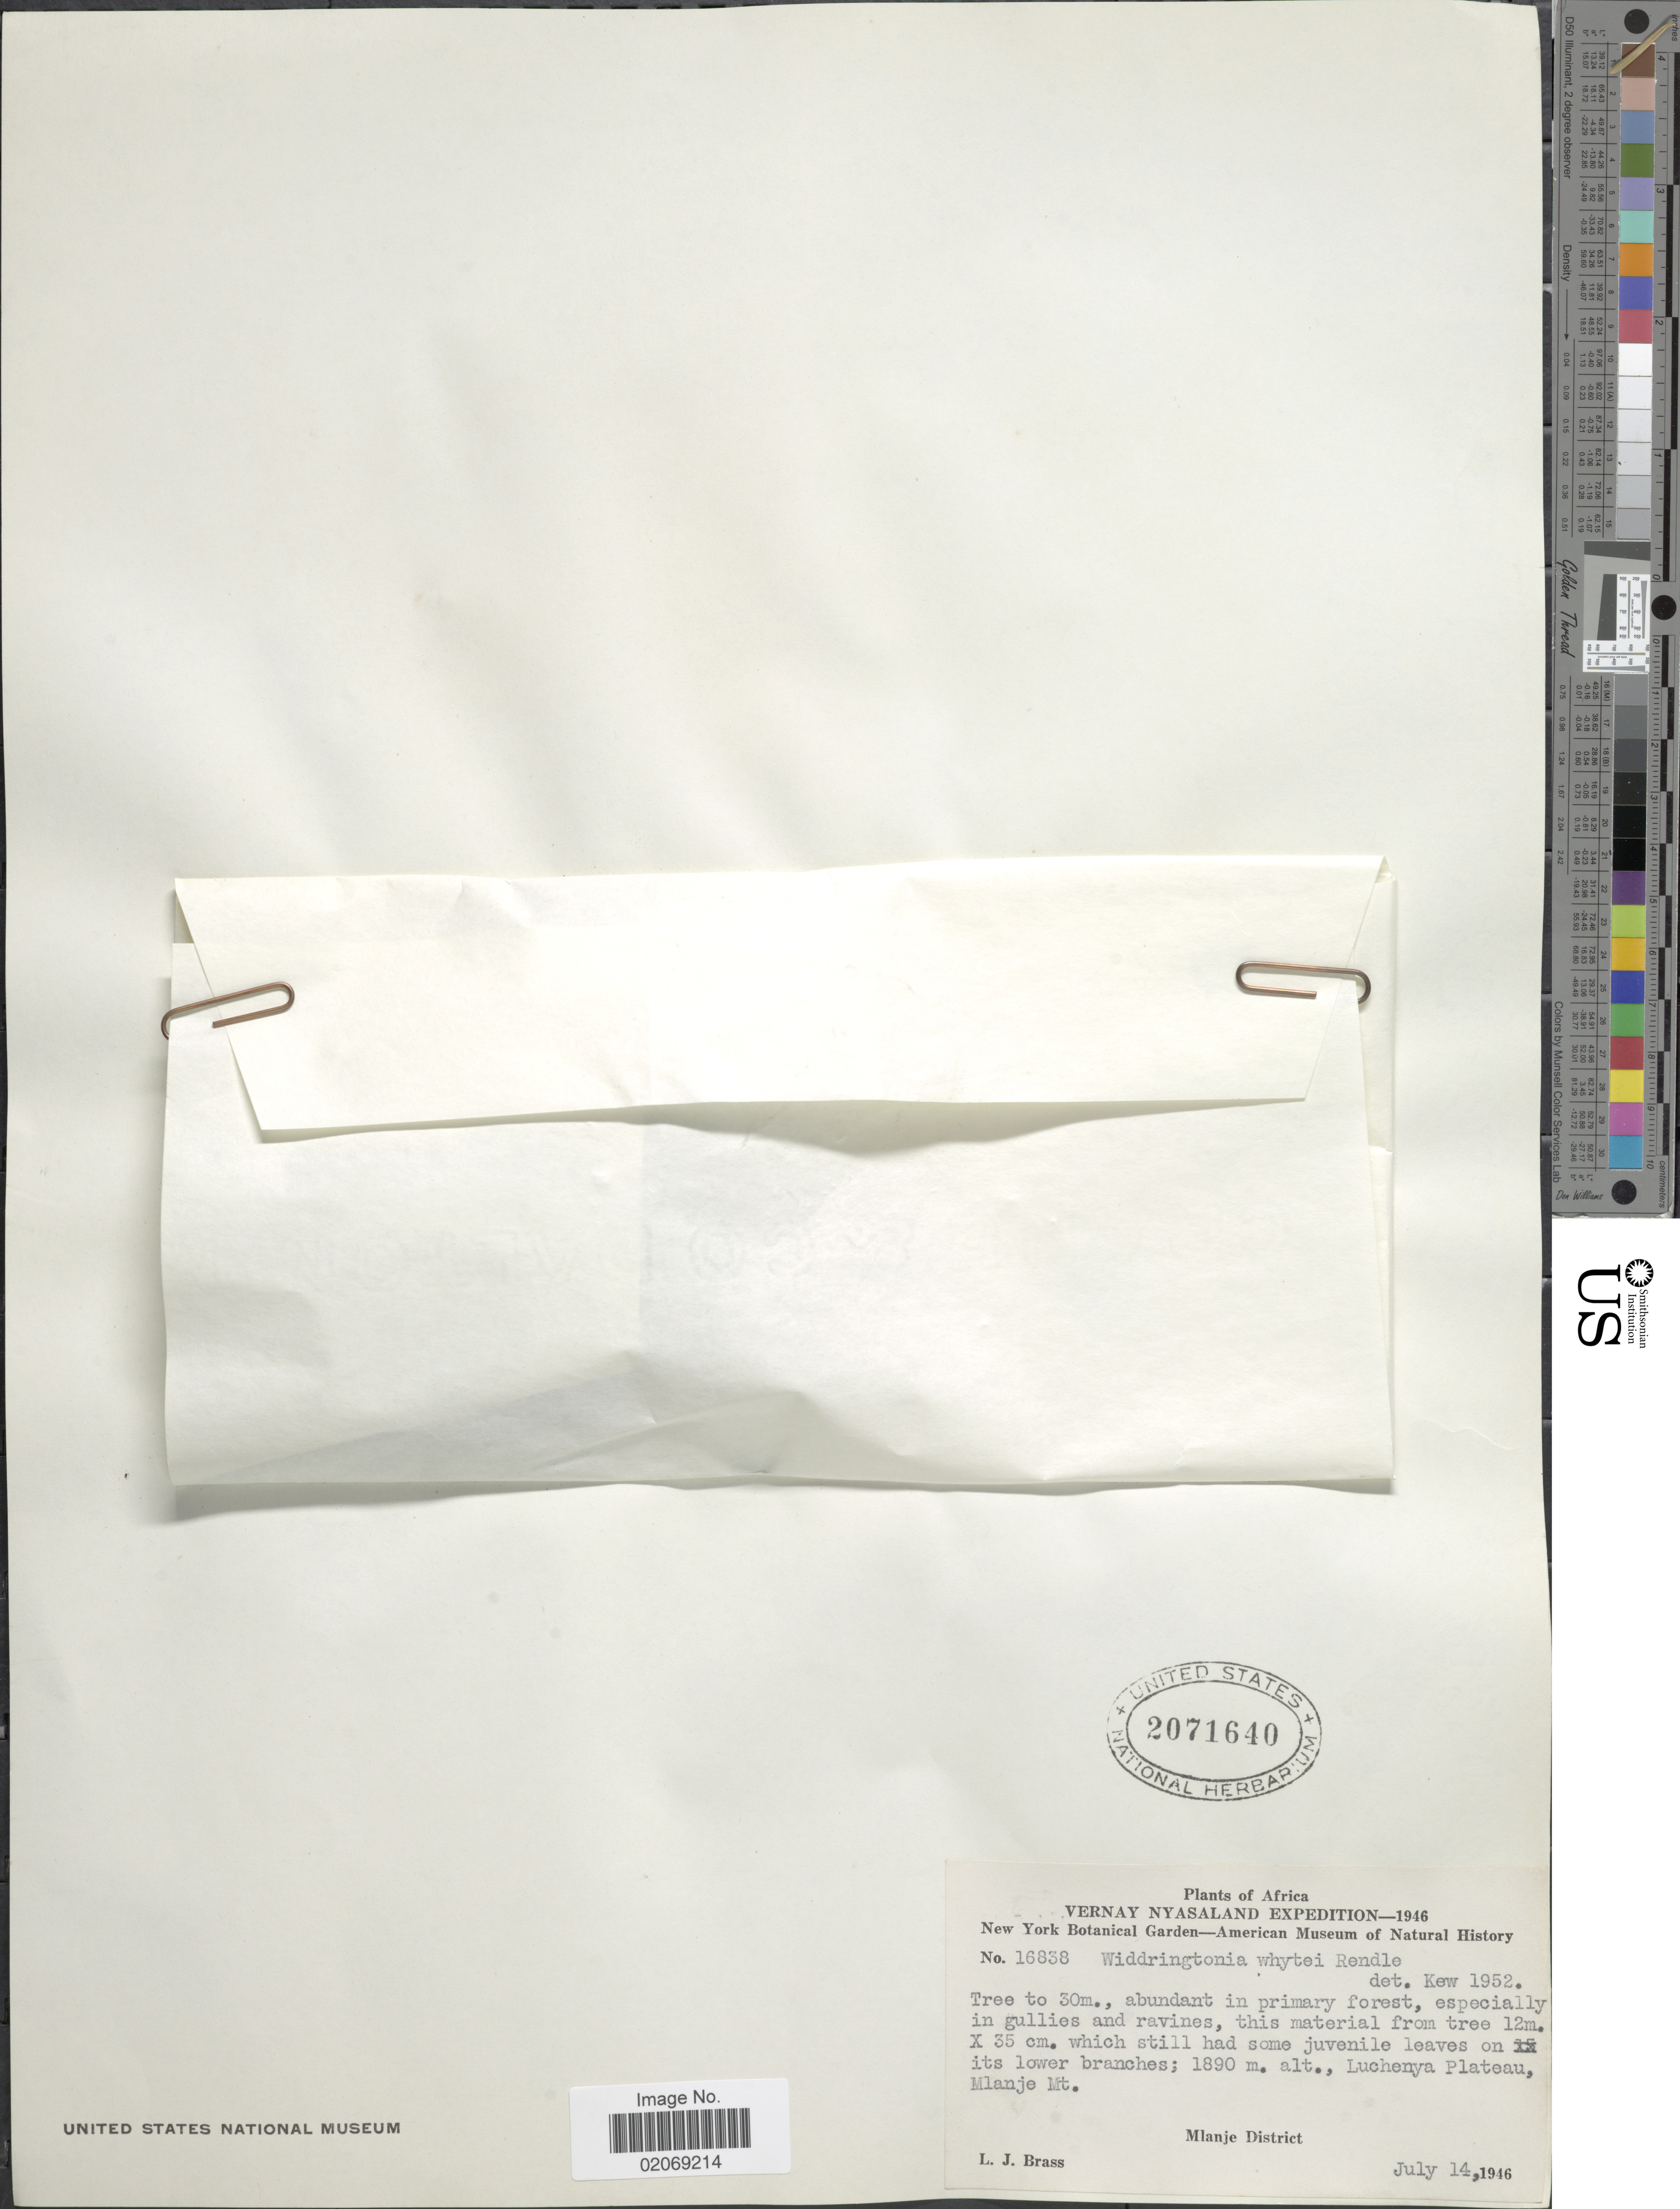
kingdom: Plantae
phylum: Tracheophyta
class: Pinopsida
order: Pinales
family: Cupressaceae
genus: Widdringtonia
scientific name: Widdringtonia whytei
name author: Rendle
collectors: L. J. Brass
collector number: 16838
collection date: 1946-07-14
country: Malawi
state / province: Southern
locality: Africa. Vernay Nyasaland. Luchenya Plateau, Mlanje Mt. Mlanje District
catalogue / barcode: US 2071640